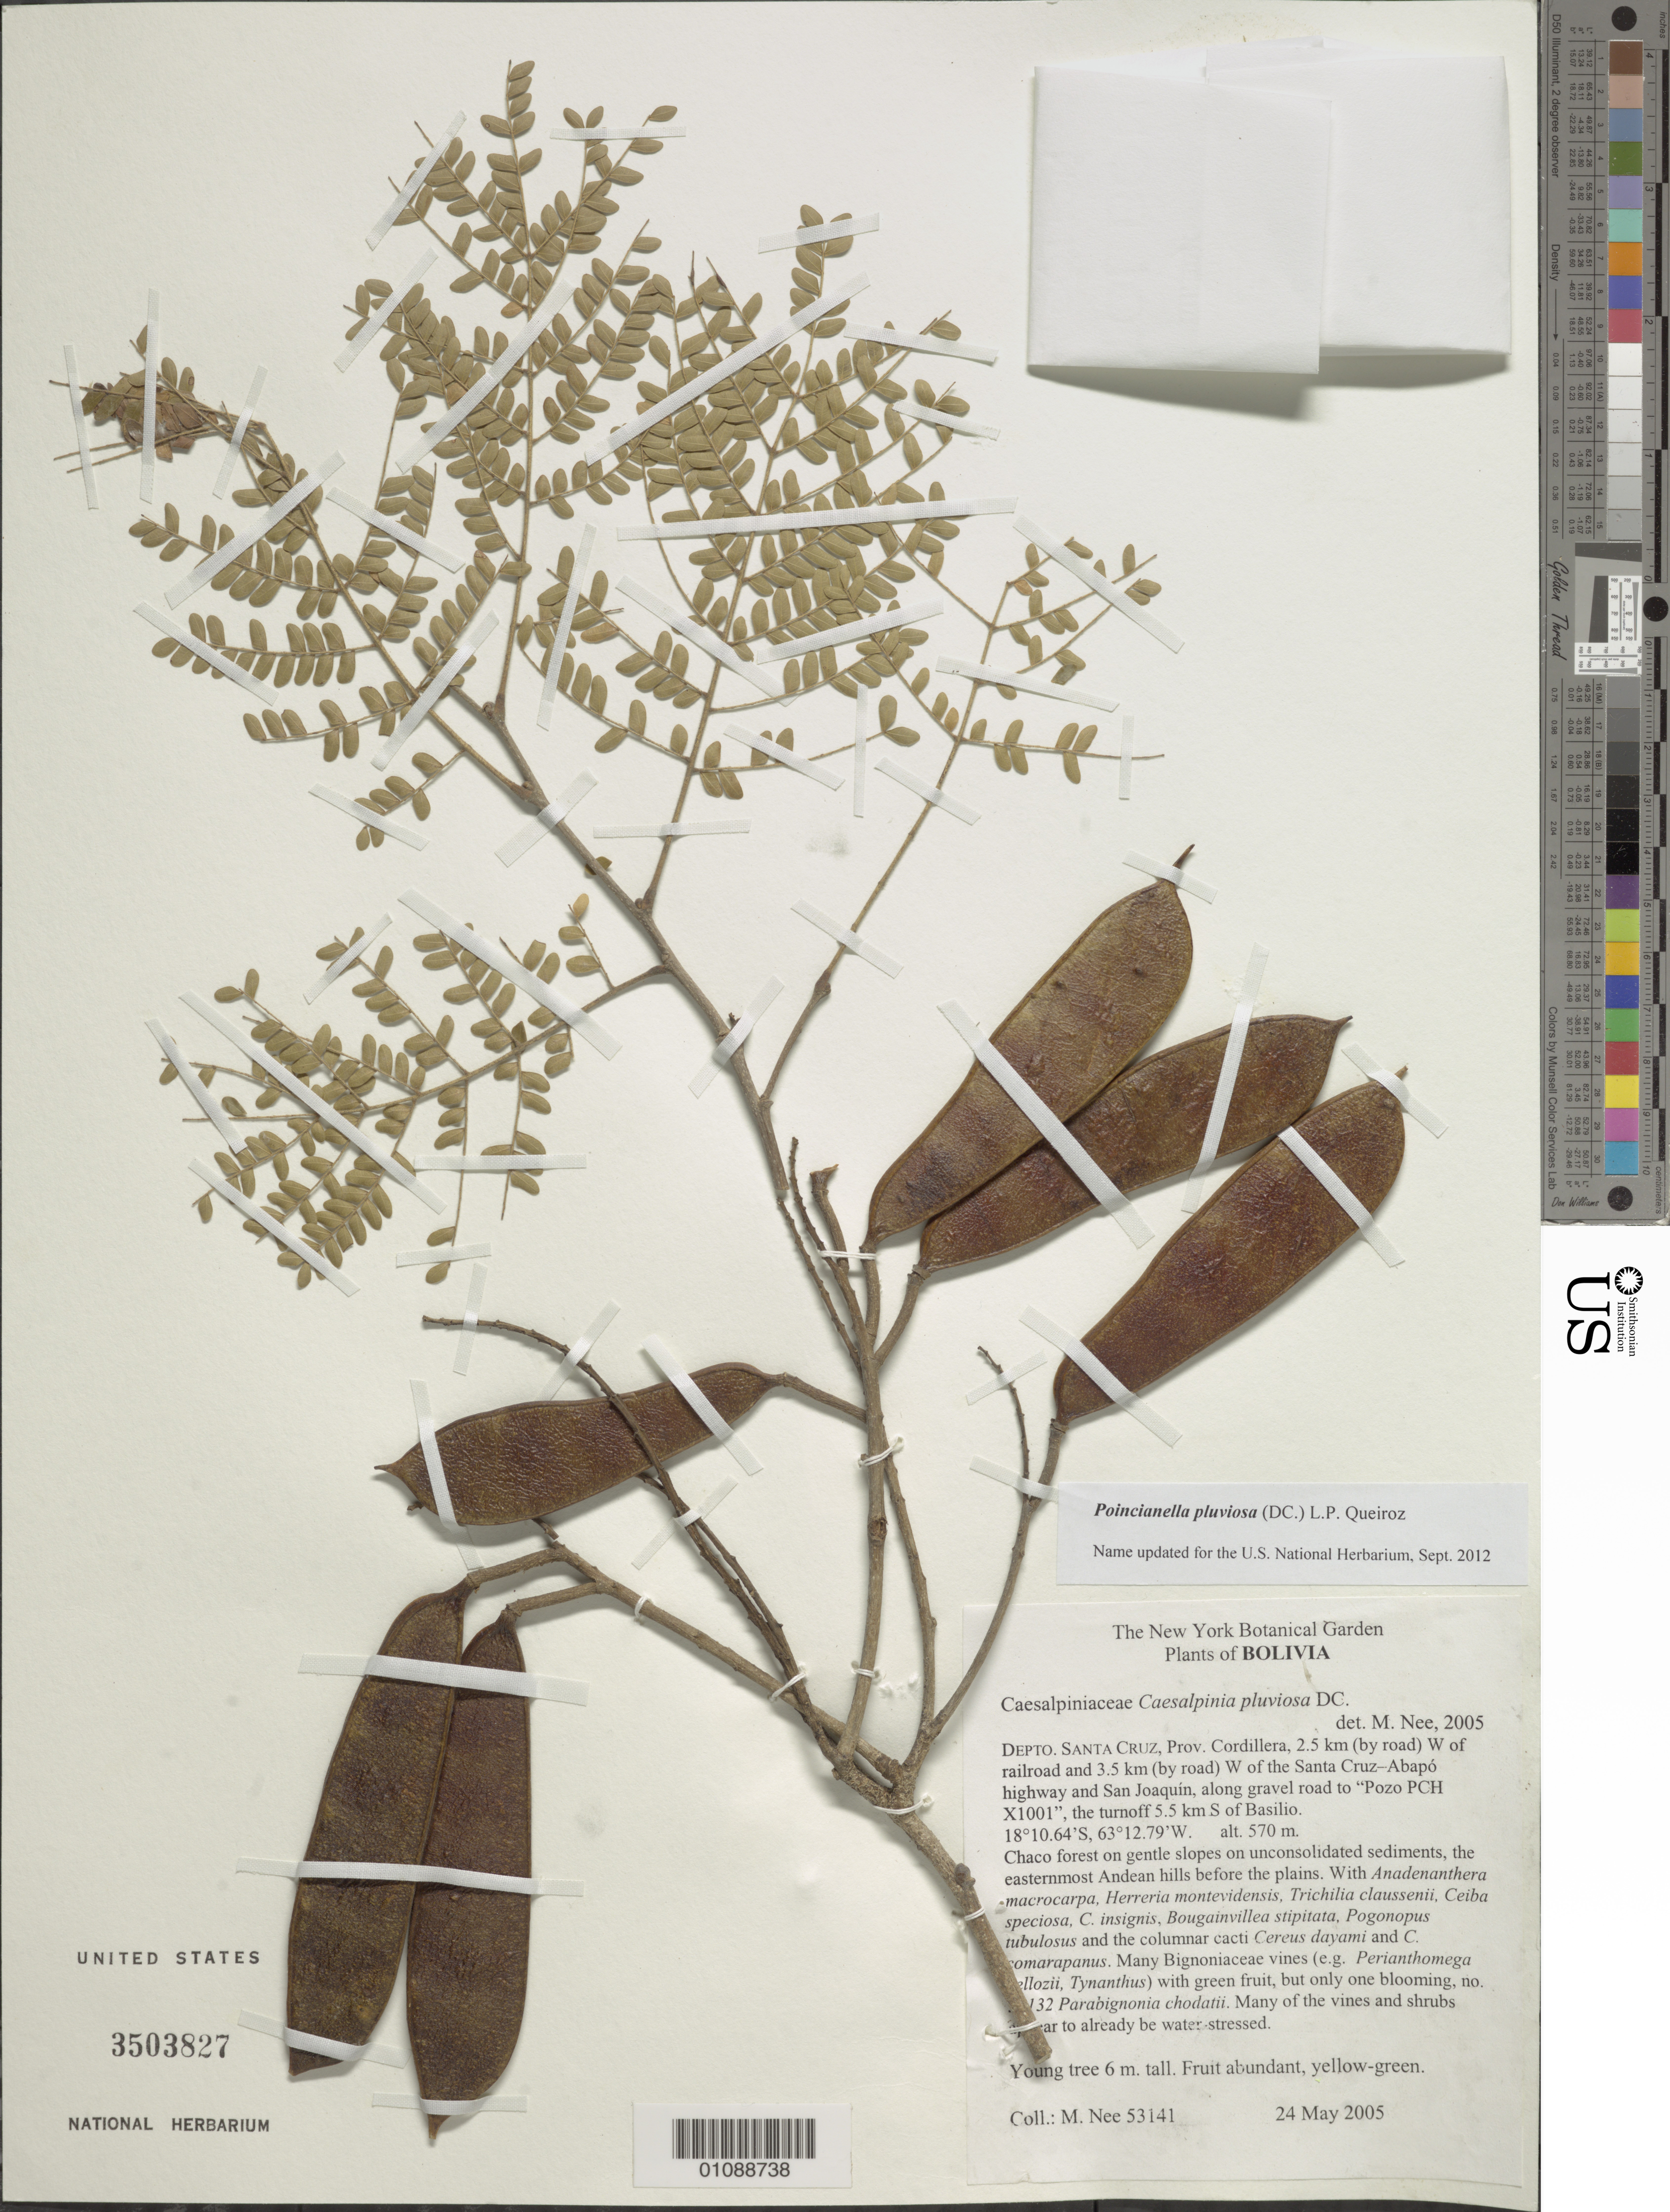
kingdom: Plantae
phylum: Tracheophyta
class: Magnoliopsida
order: Fabales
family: Fabaceae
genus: Cenostigma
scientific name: Cenostigma pluviosum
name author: (DC.) Gagnon & G.P. Lewis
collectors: M. Nee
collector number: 53141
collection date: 2005-05-24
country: Bolivia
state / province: Santa Cruz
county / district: Cordillera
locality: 2.5 km (by road) W of the railroad and 3.5 km (by road) @ of the Santa Cruz-Abapo highway and San Joaquin, along gravel road to "Pozo PCH X 1001", the turnoff 5.5 km S of Basilio.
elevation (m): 570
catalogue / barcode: US 3503827